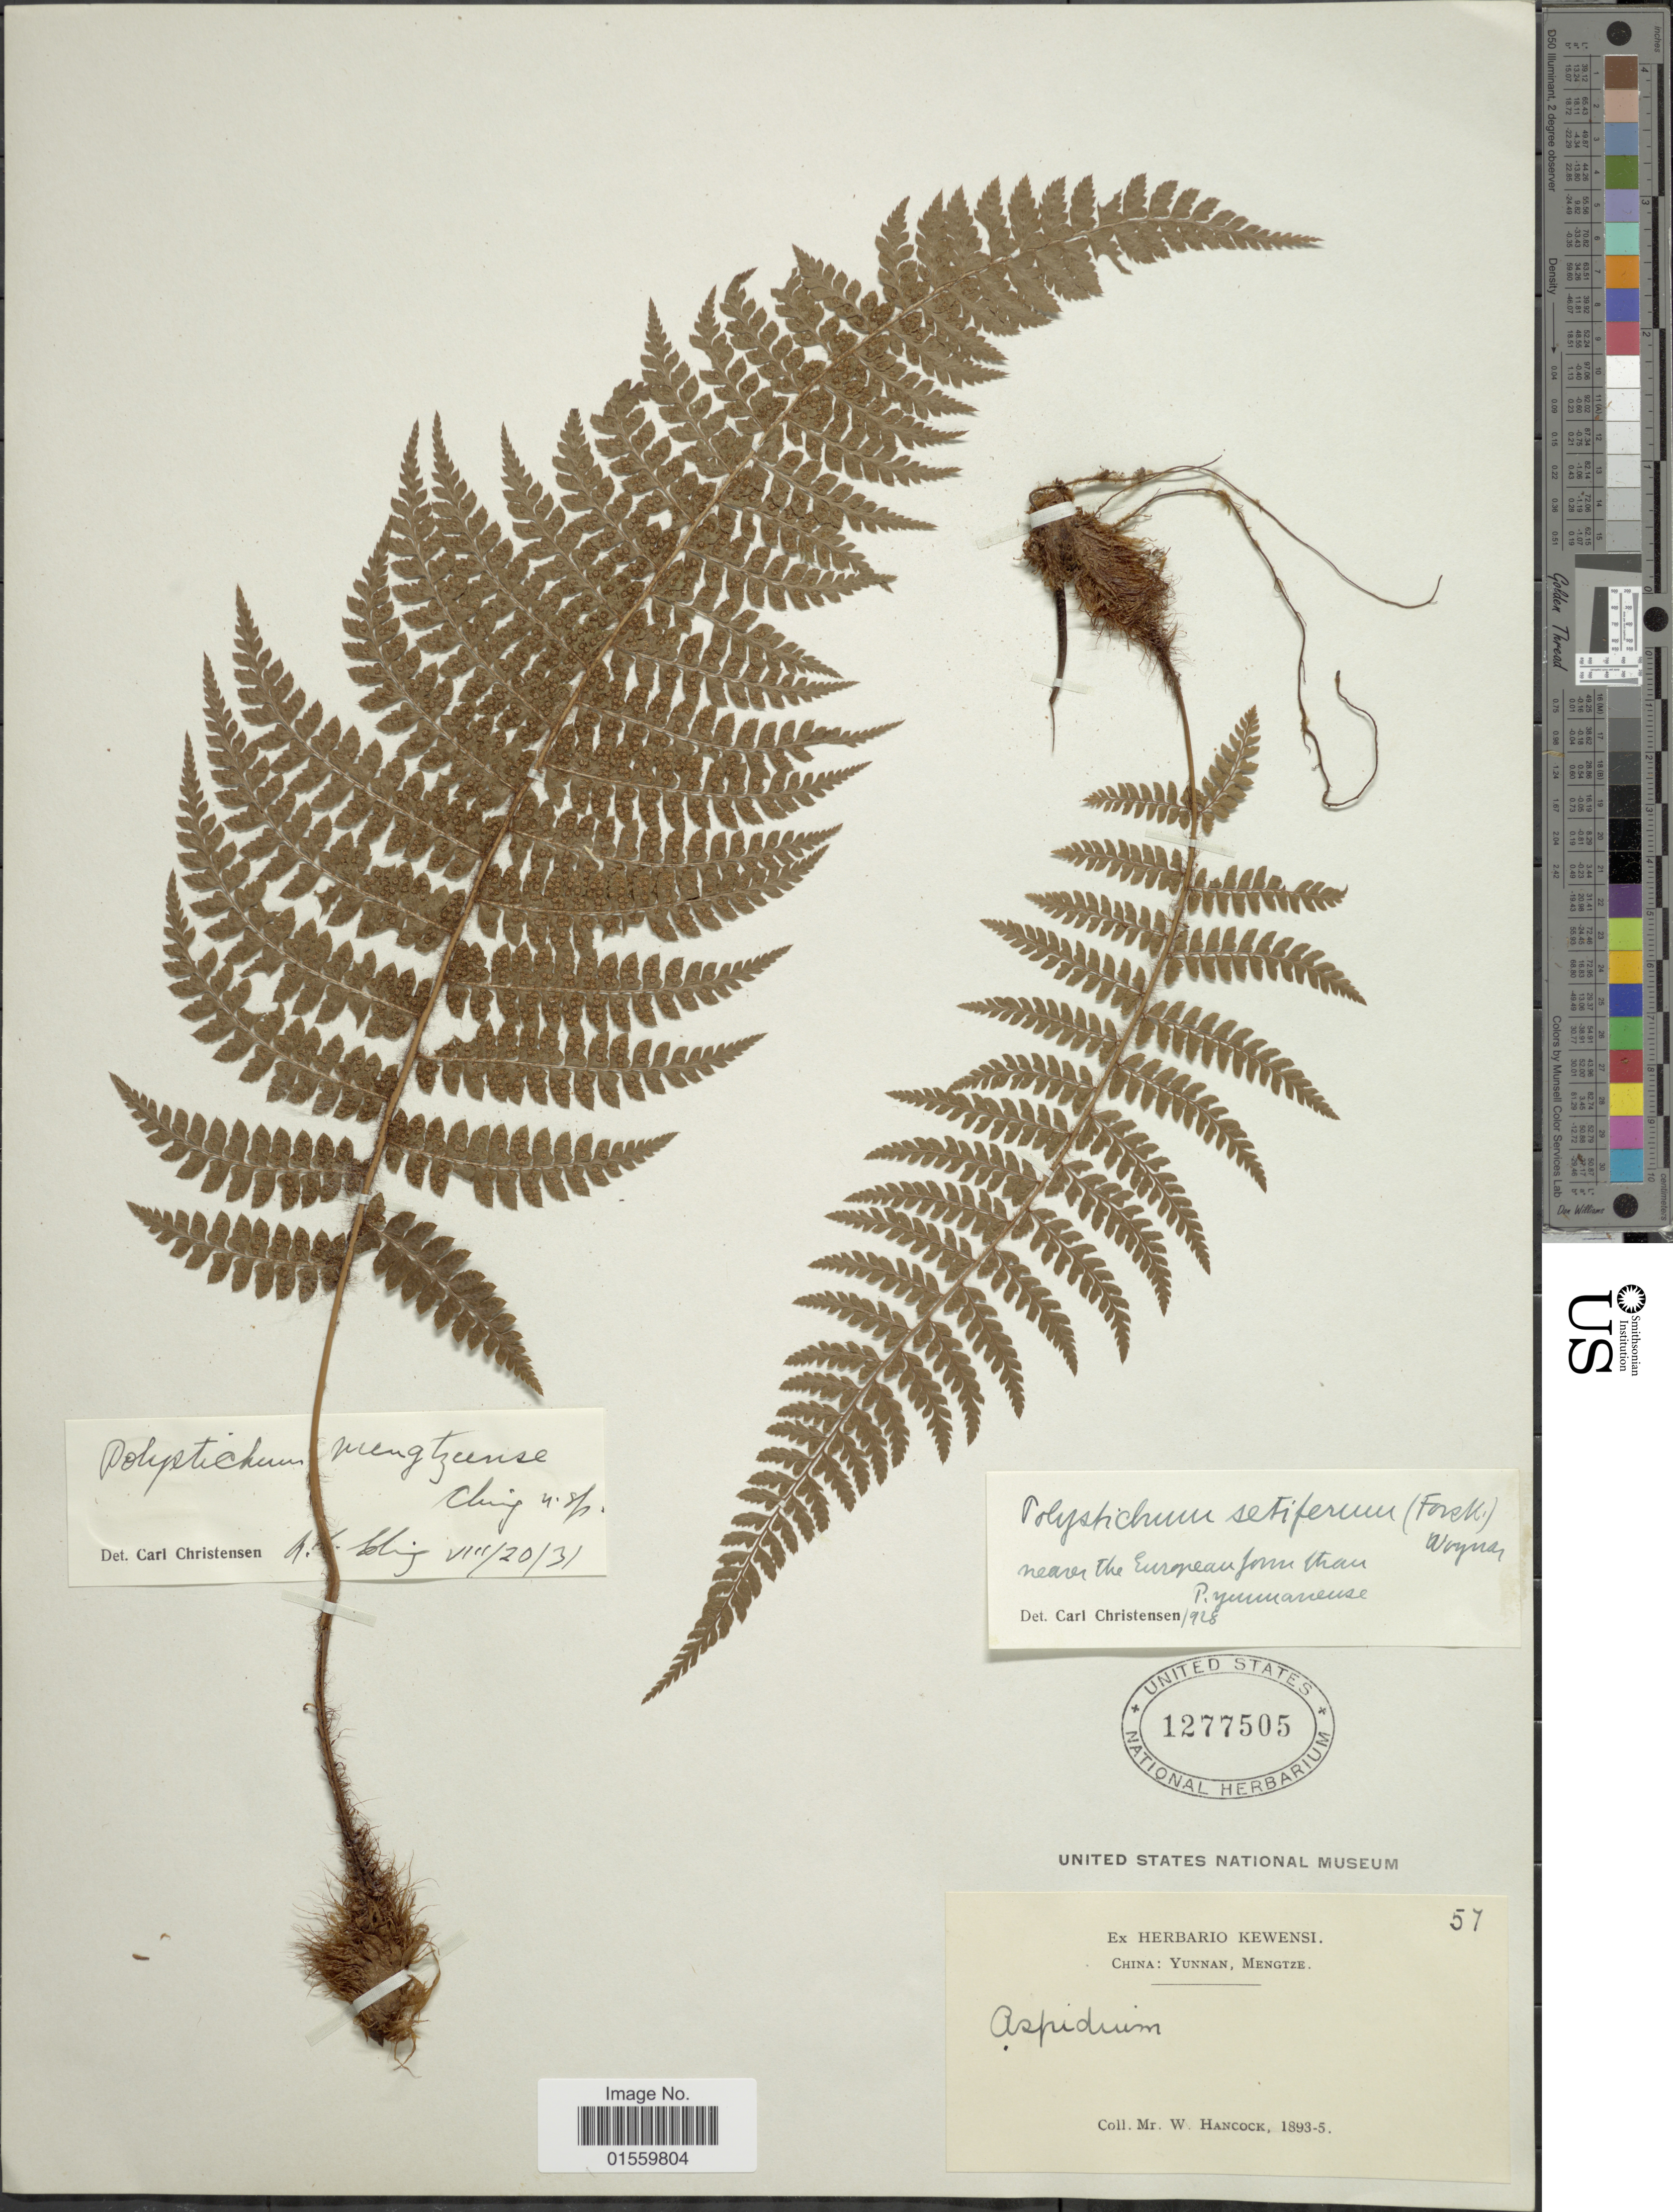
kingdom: Plantae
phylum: Tracheophyta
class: Polypodiopsida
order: Polypodiales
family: Dryopteridaceae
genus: Polystichum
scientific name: Polystichum sp.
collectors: W. Hancock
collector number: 57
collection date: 1893/1895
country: China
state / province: Yunnan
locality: China: Yunnan, Mengtze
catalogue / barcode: US 1277505